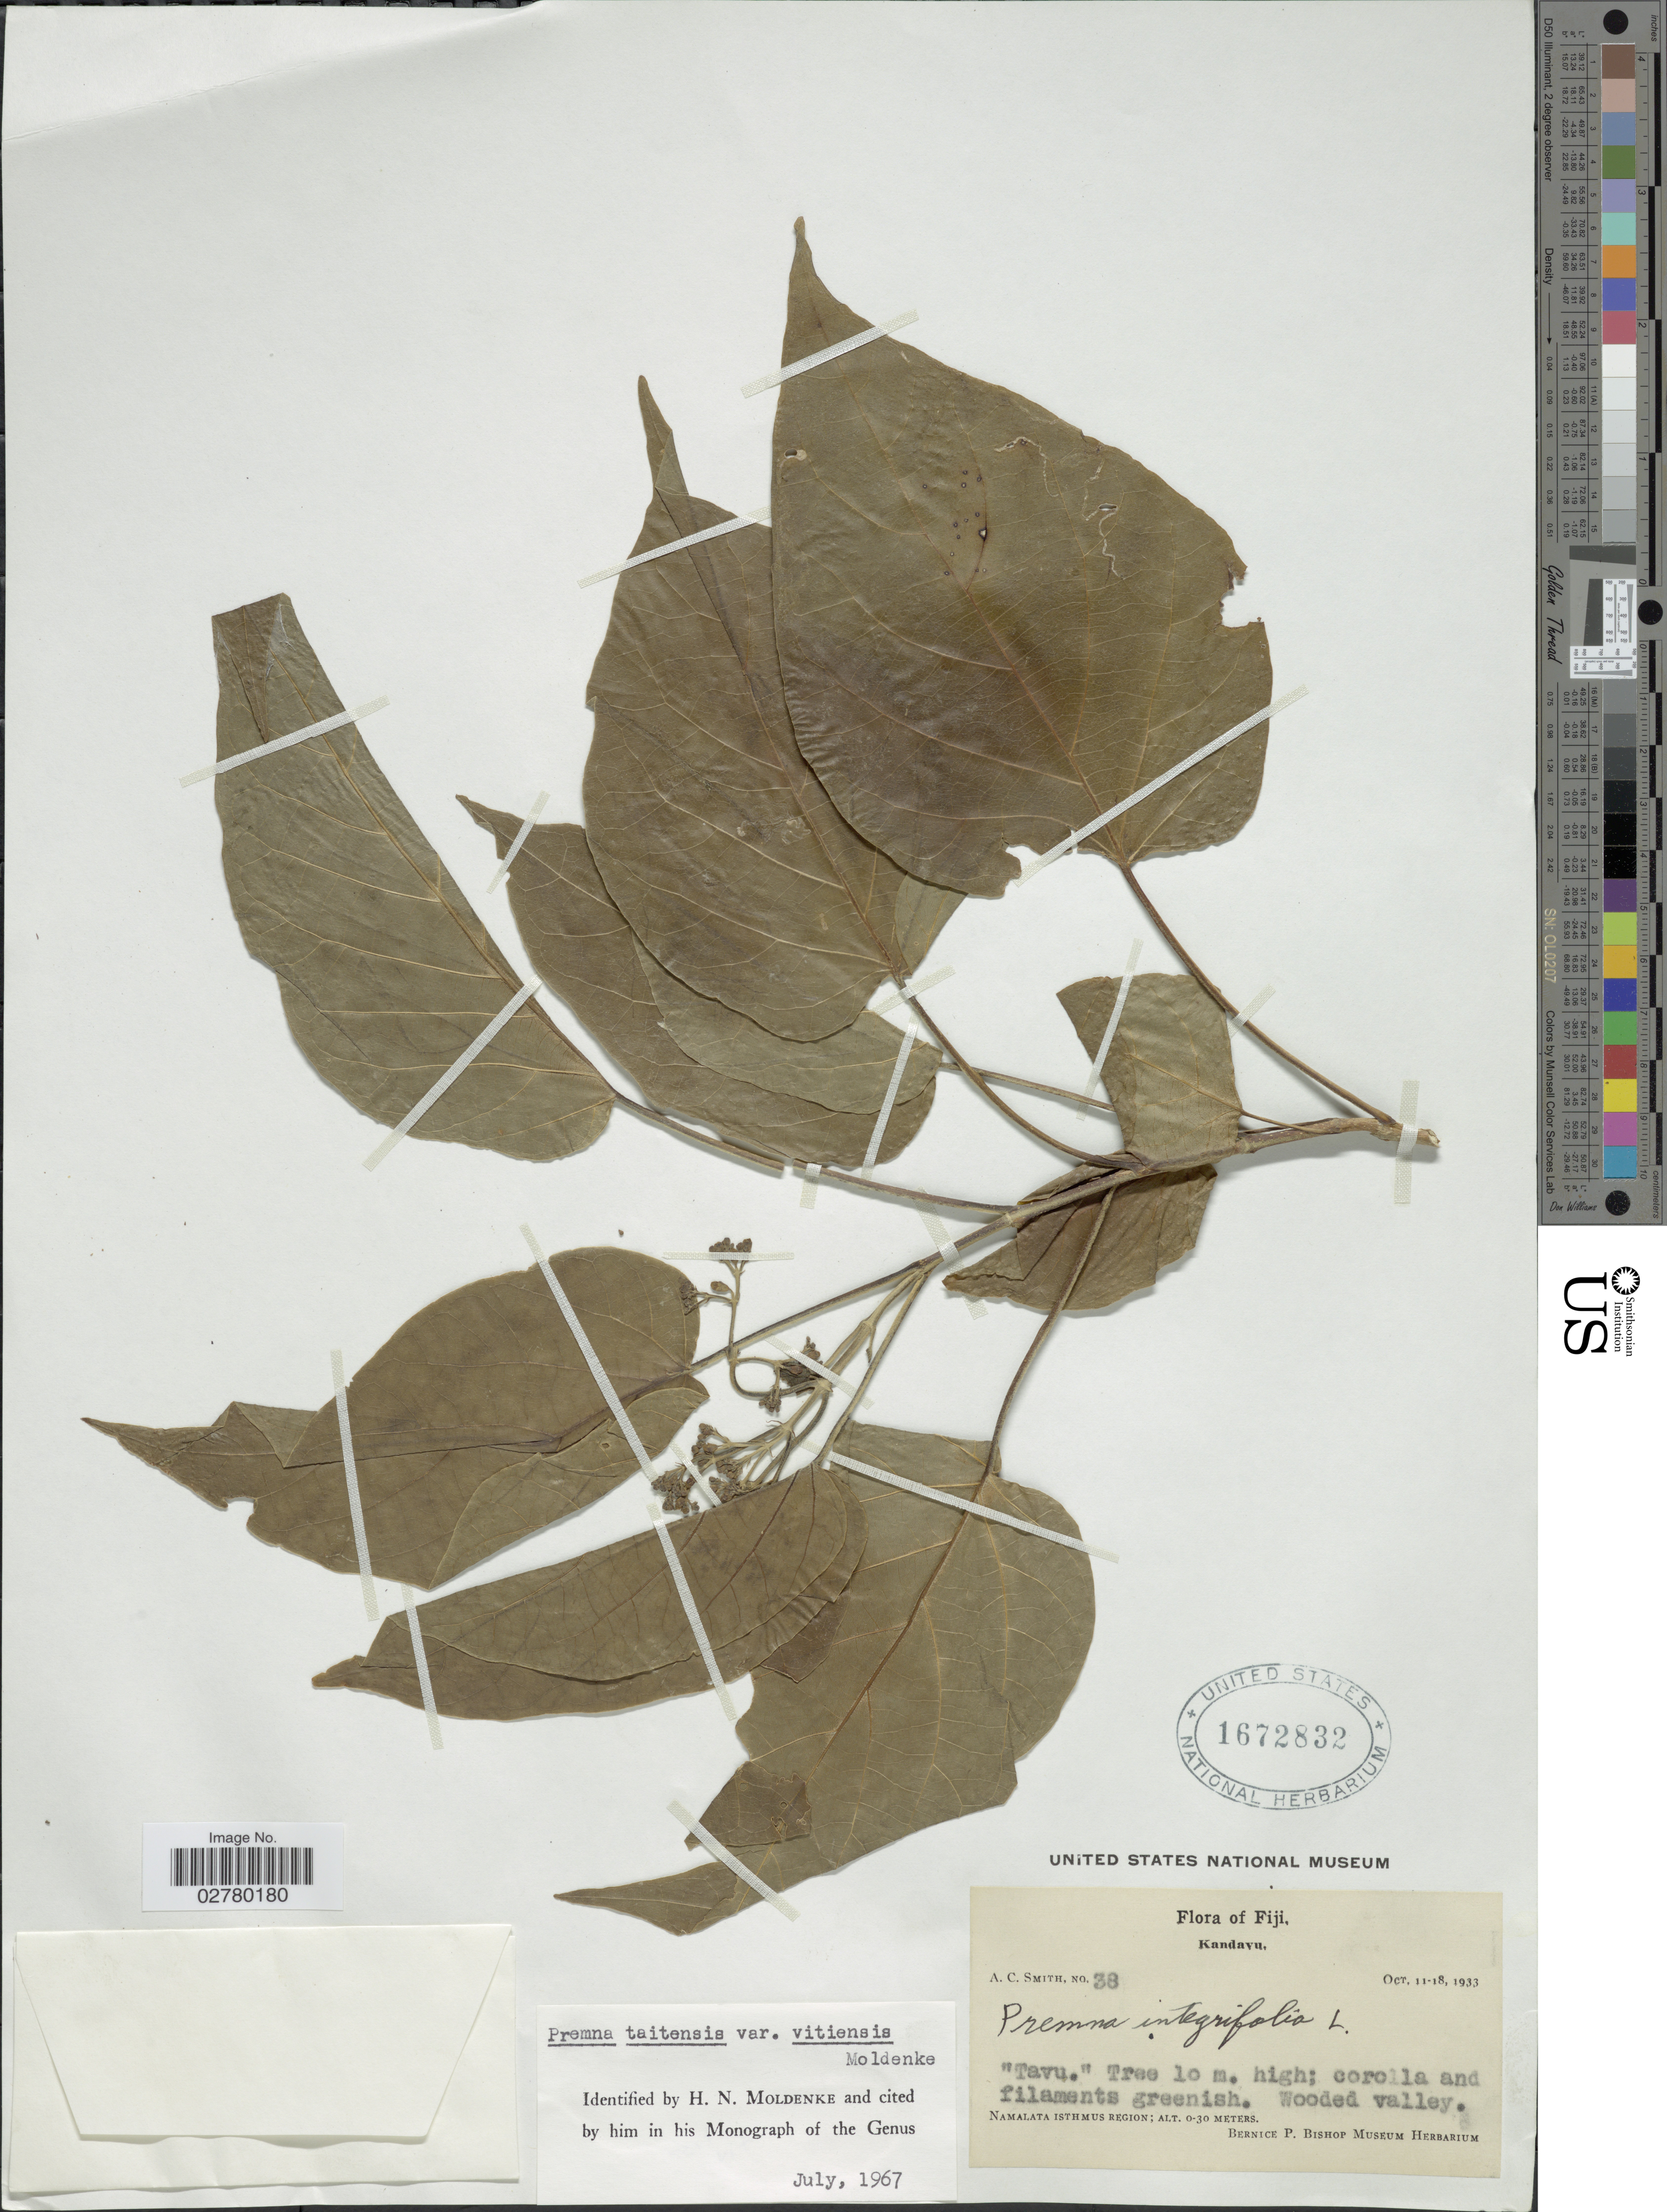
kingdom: Plantae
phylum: Tracheophyta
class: Magnoliopsida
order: Lamiales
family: Lamiaceae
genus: Premna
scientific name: Premna taitensis var. vitiensis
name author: Moldenke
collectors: A. C. Smith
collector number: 38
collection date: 1933-10-11/1933-10-19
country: Fiji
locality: Kandavu, Namalata Isthmus Region.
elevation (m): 0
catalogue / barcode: US 1672832